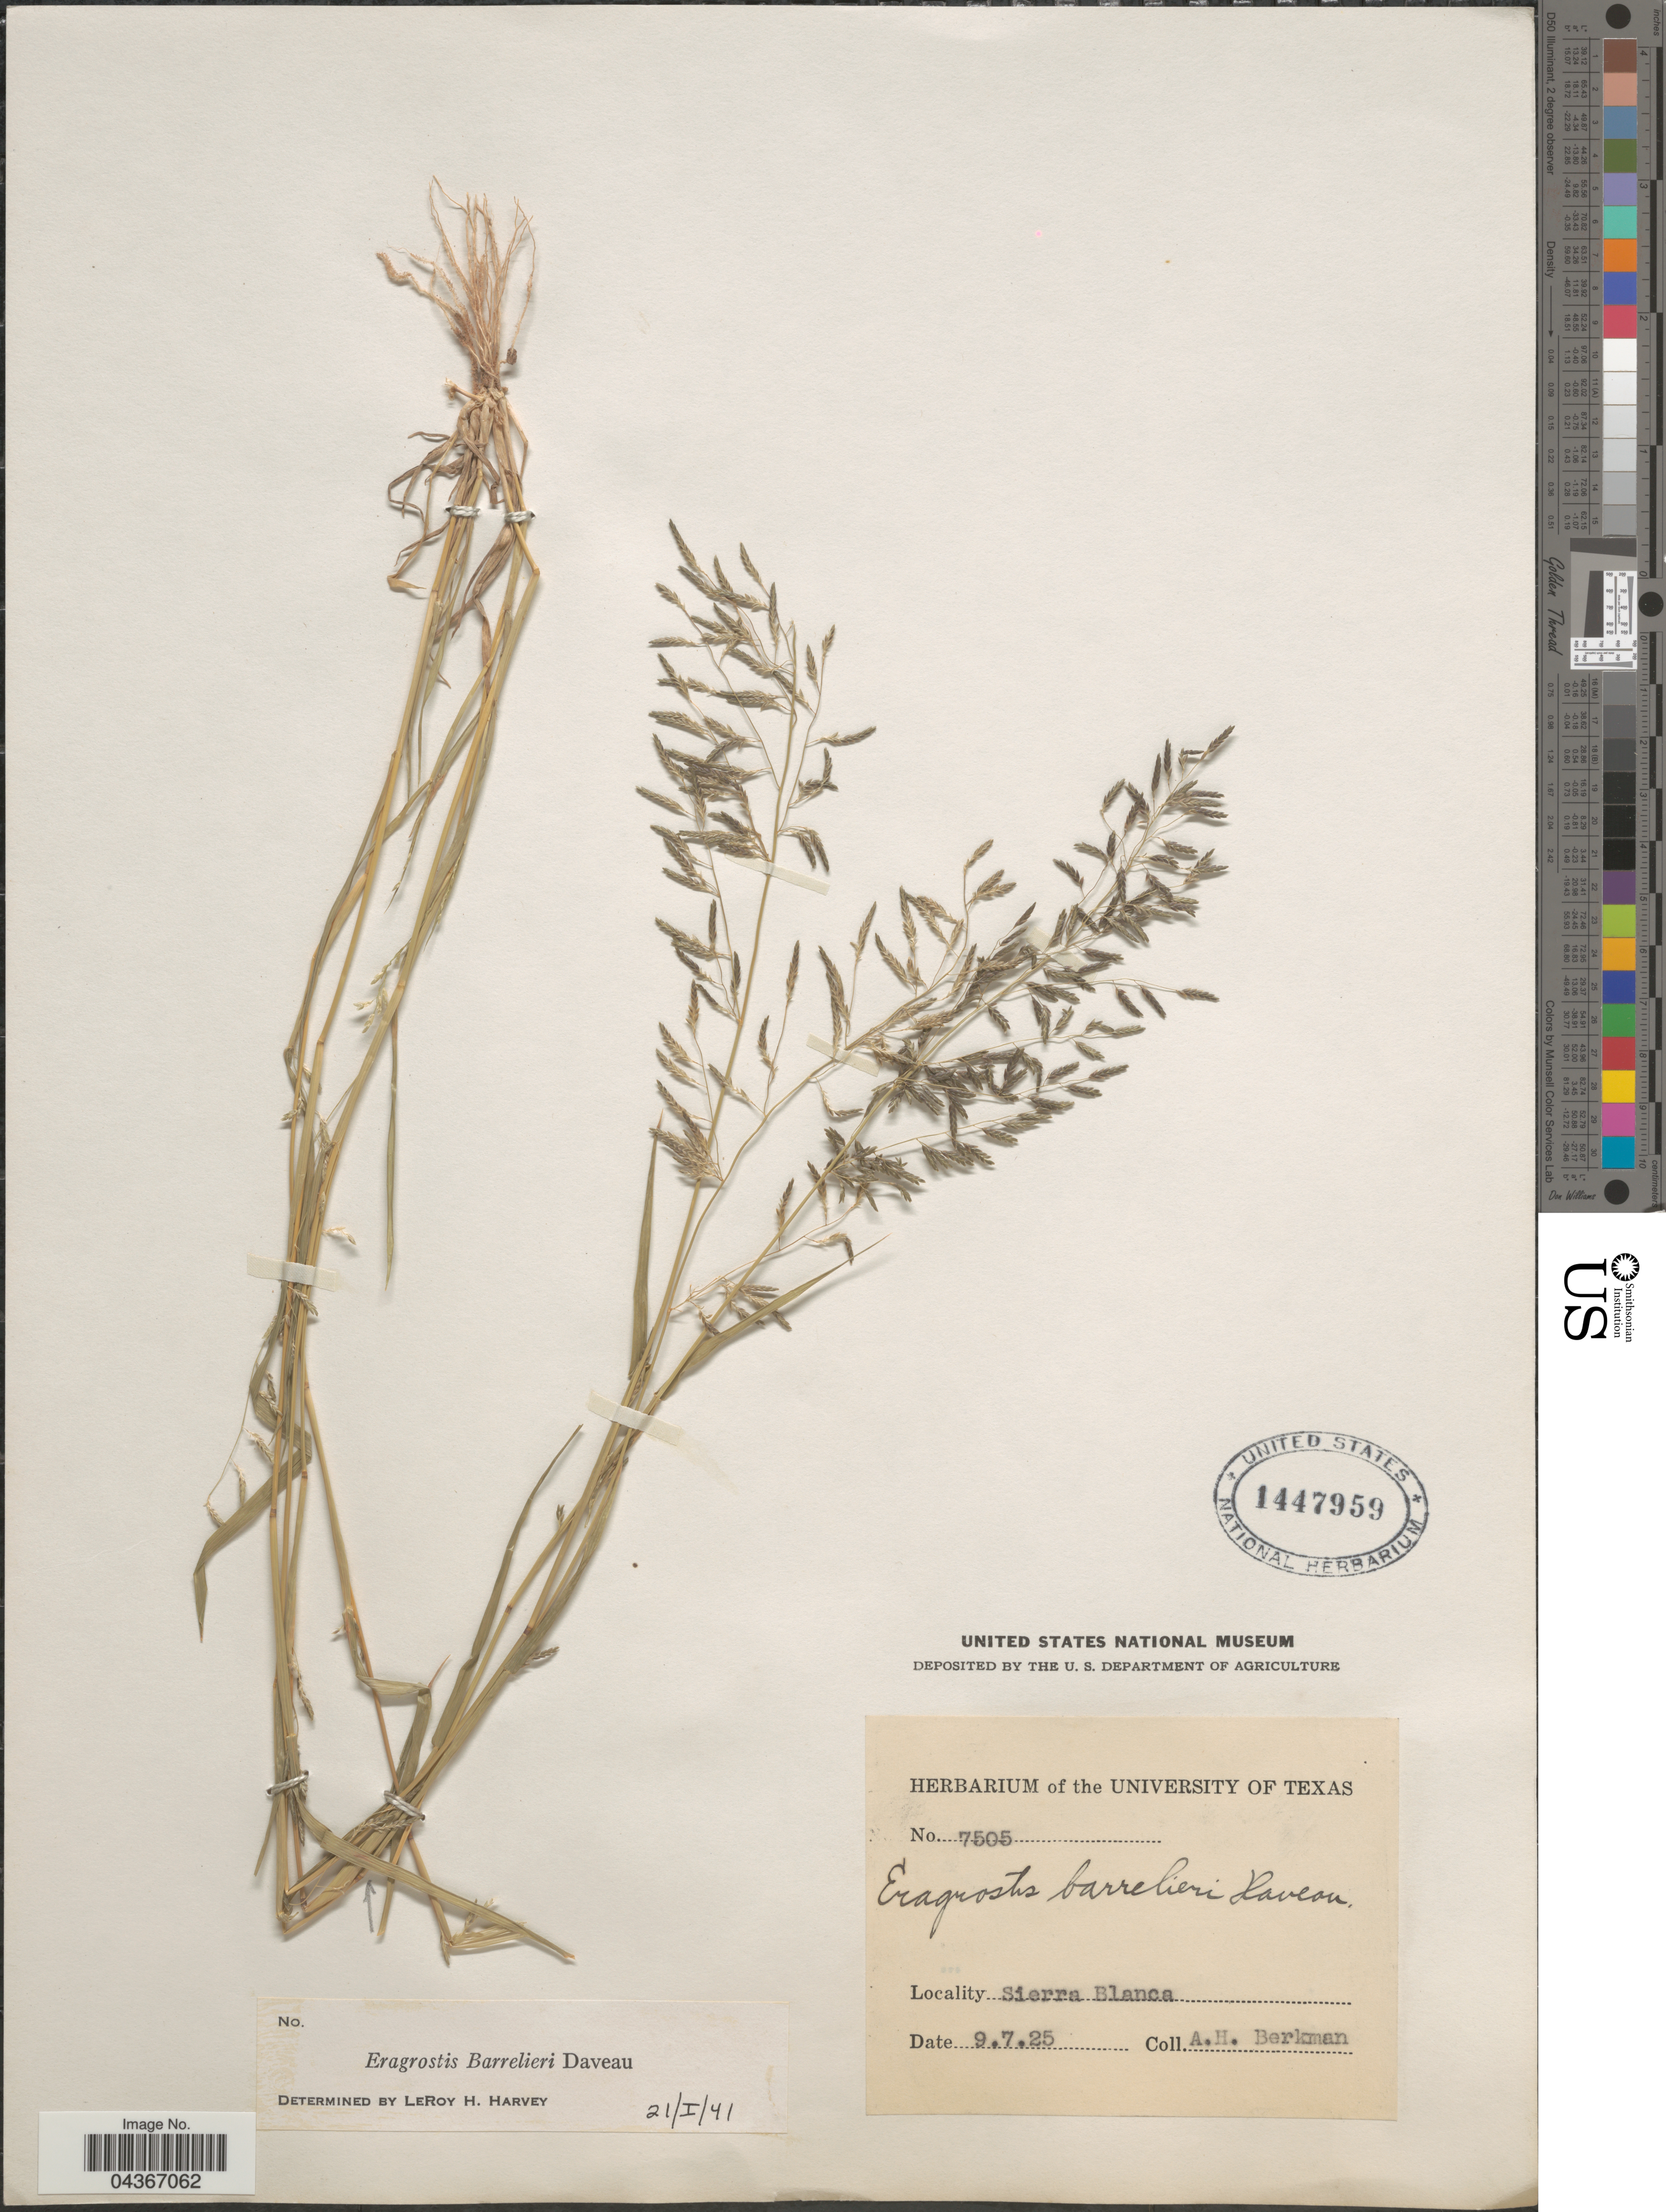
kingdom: Plantae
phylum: Tracheophyta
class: Liliopsida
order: Poales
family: Poaceae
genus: Eragrostis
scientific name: Eragrostis barrelieri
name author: Daveau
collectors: A. Berkman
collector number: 7505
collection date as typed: Transcribed d/m/y: 7/9/25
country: United States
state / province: Texas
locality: Sierra Blanca.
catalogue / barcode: US 1447959